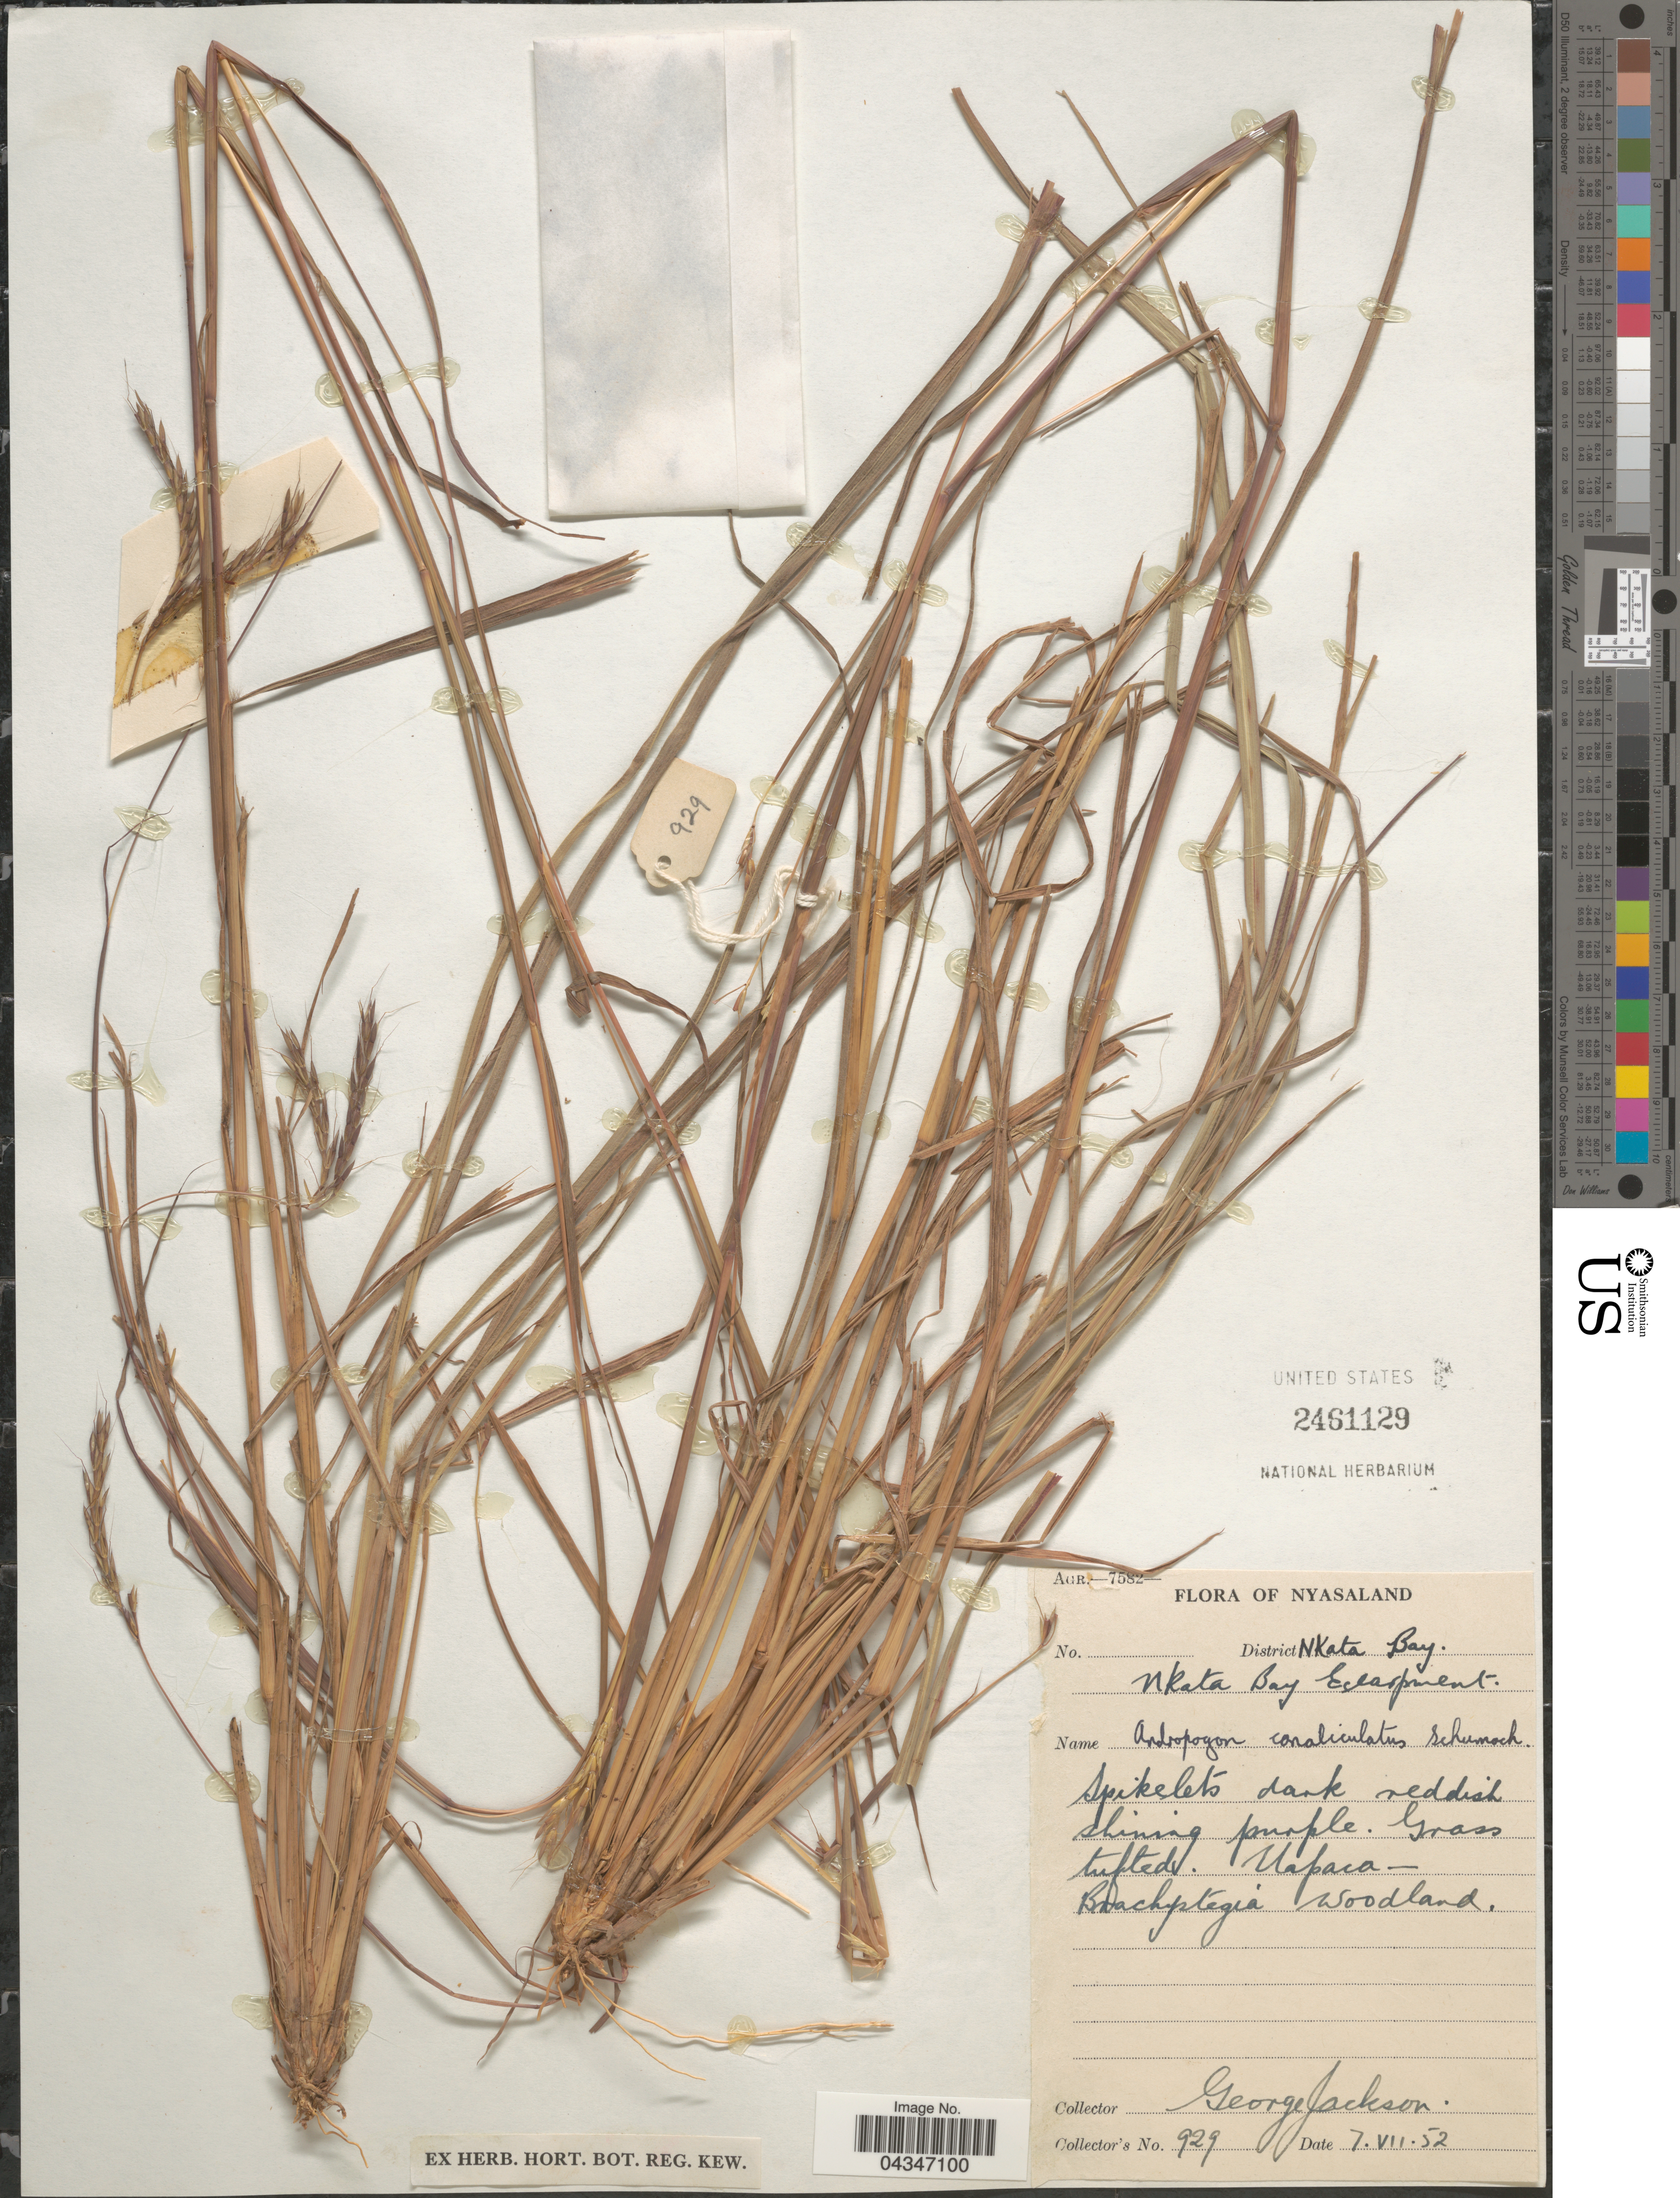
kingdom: Plantae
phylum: Tracheophyta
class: Liliopsida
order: Poales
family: Poaceae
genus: Andropogon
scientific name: Andropogon canaliculatus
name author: Schumach.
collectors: G. Jackson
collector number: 929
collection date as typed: Transcribed d/m/y: 7/7/52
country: Malawi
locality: Nyasaland. District Nkata Bay. Nkata Bay Escarpment.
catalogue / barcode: US 2461129